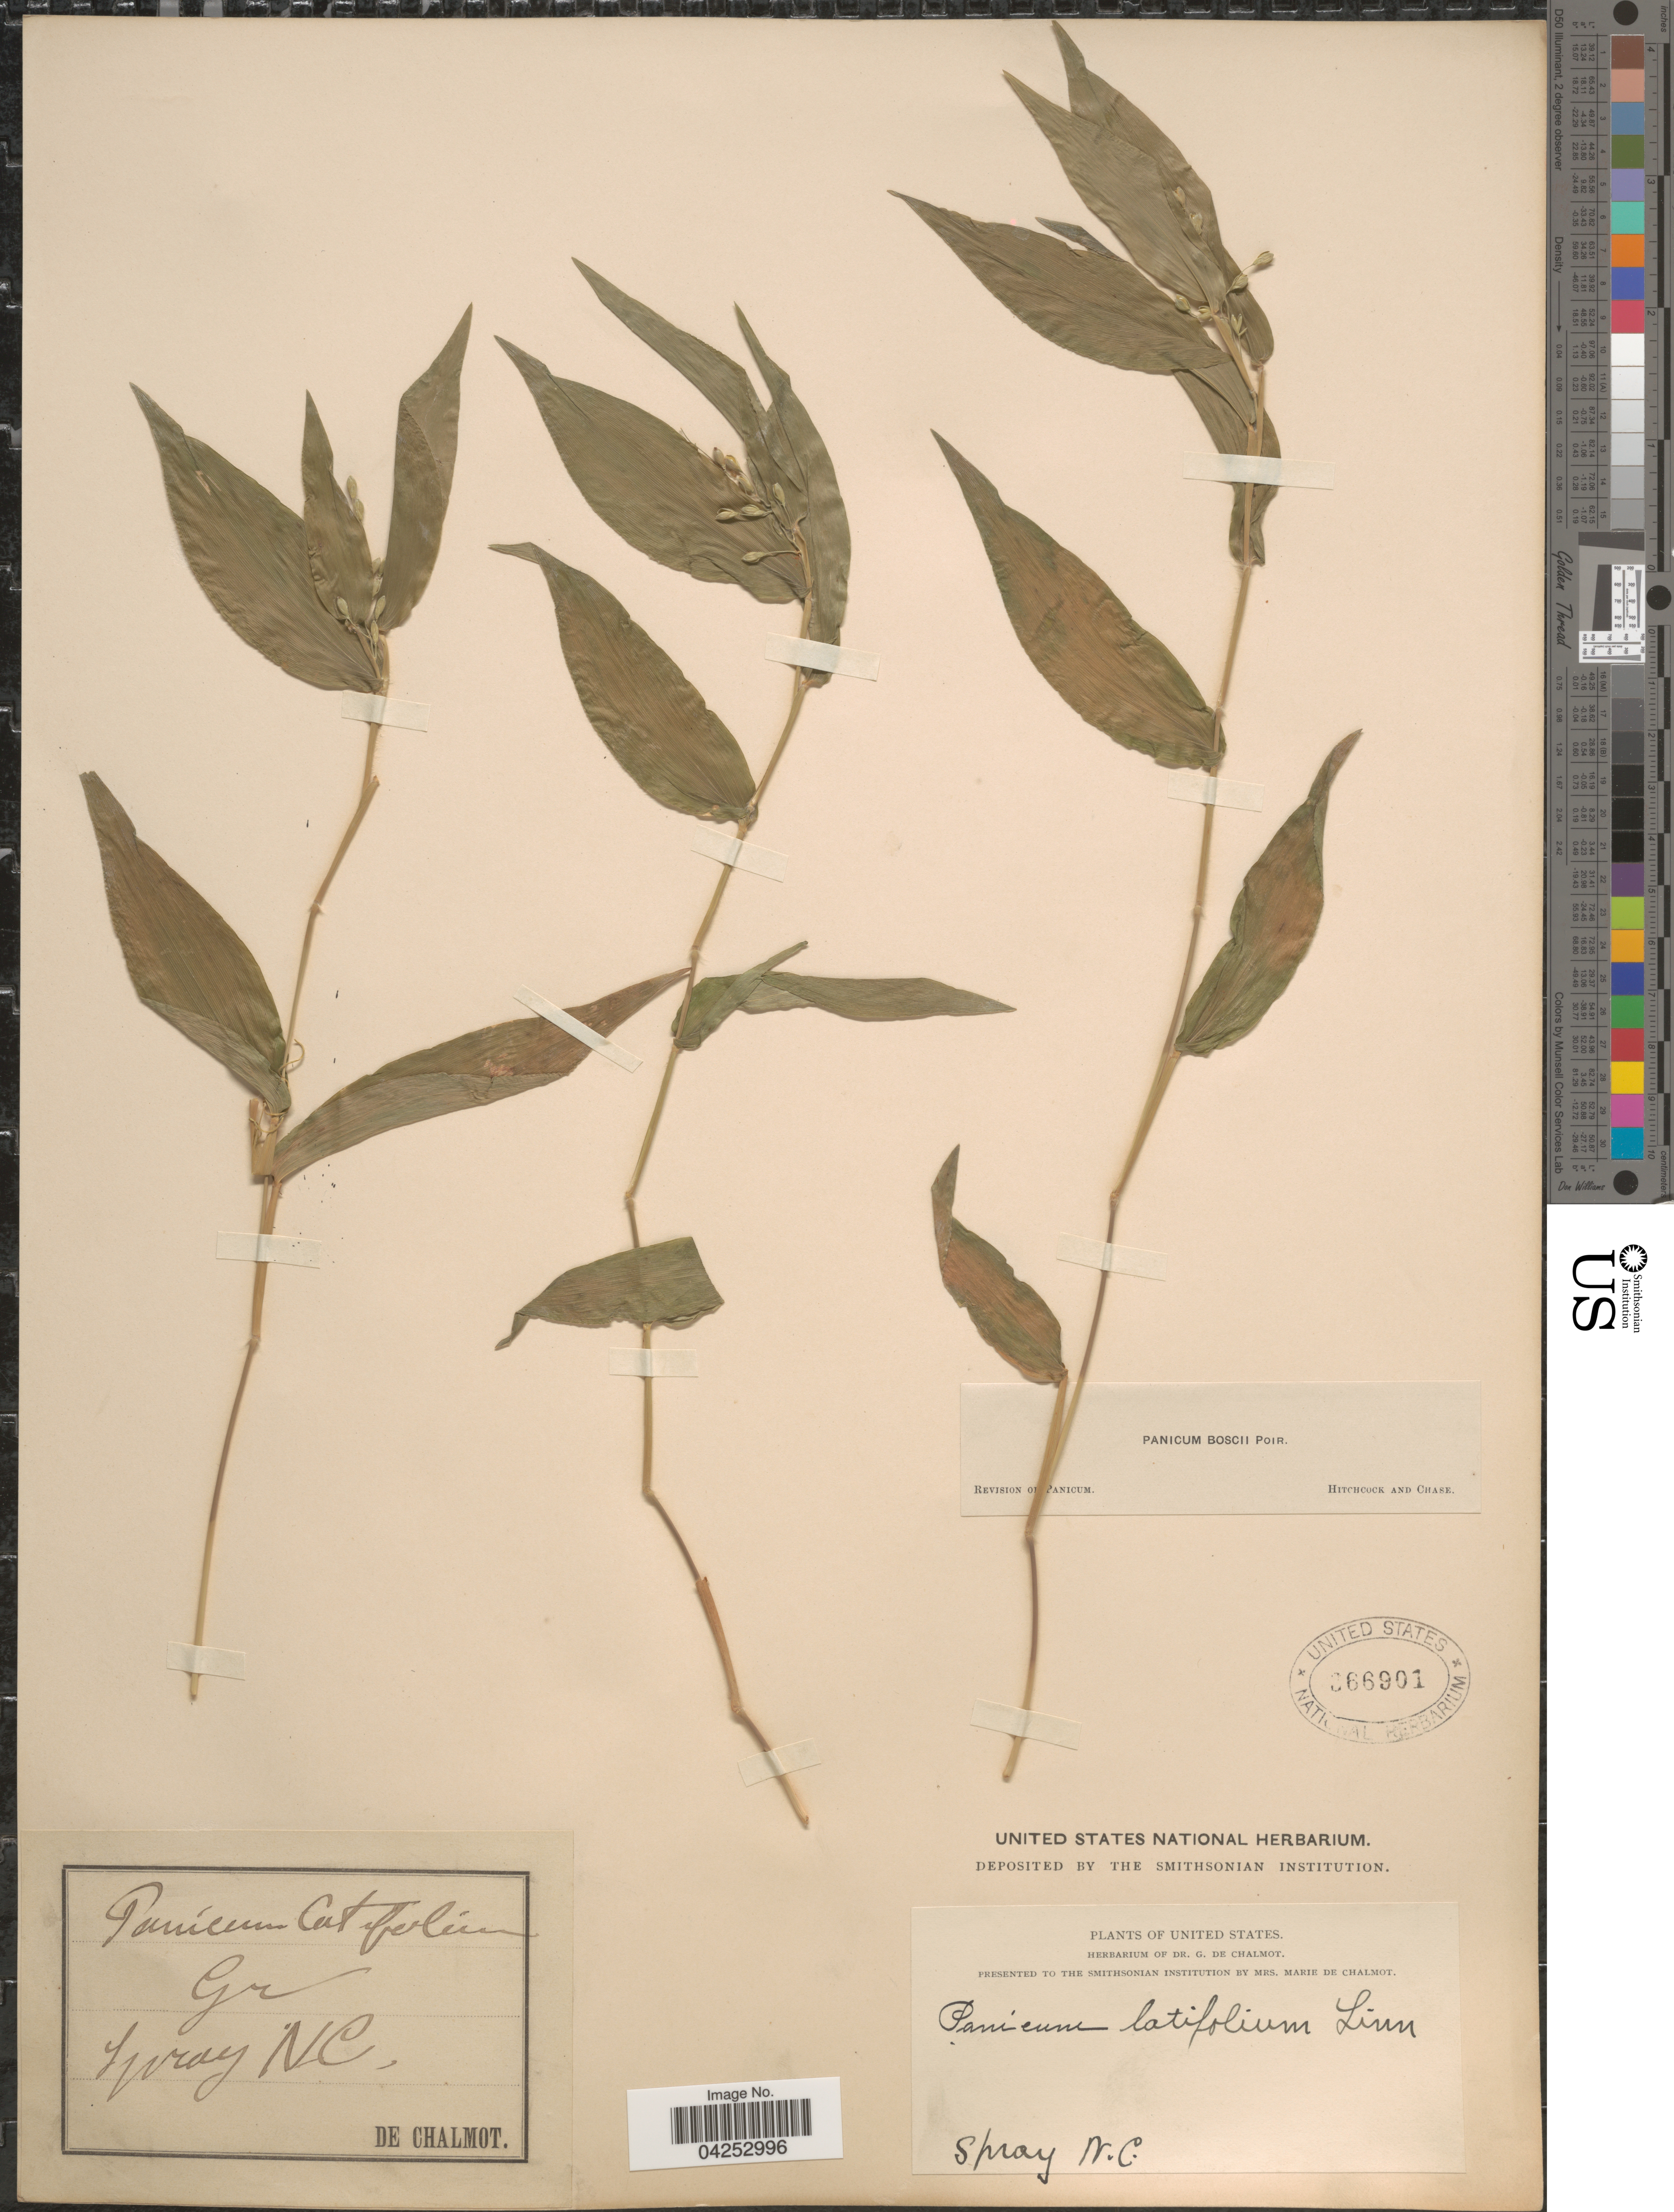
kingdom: Plantae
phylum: Tracheophyta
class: Liliopsida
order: Poales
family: Poaceae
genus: Dichanthelium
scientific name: Dichanthelium boscii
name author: (Poir.) Gould & C.A. Clark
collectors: G. de Chalmot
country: United States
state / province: North Carolina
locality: Gr. Spray.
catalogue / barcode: US 366901